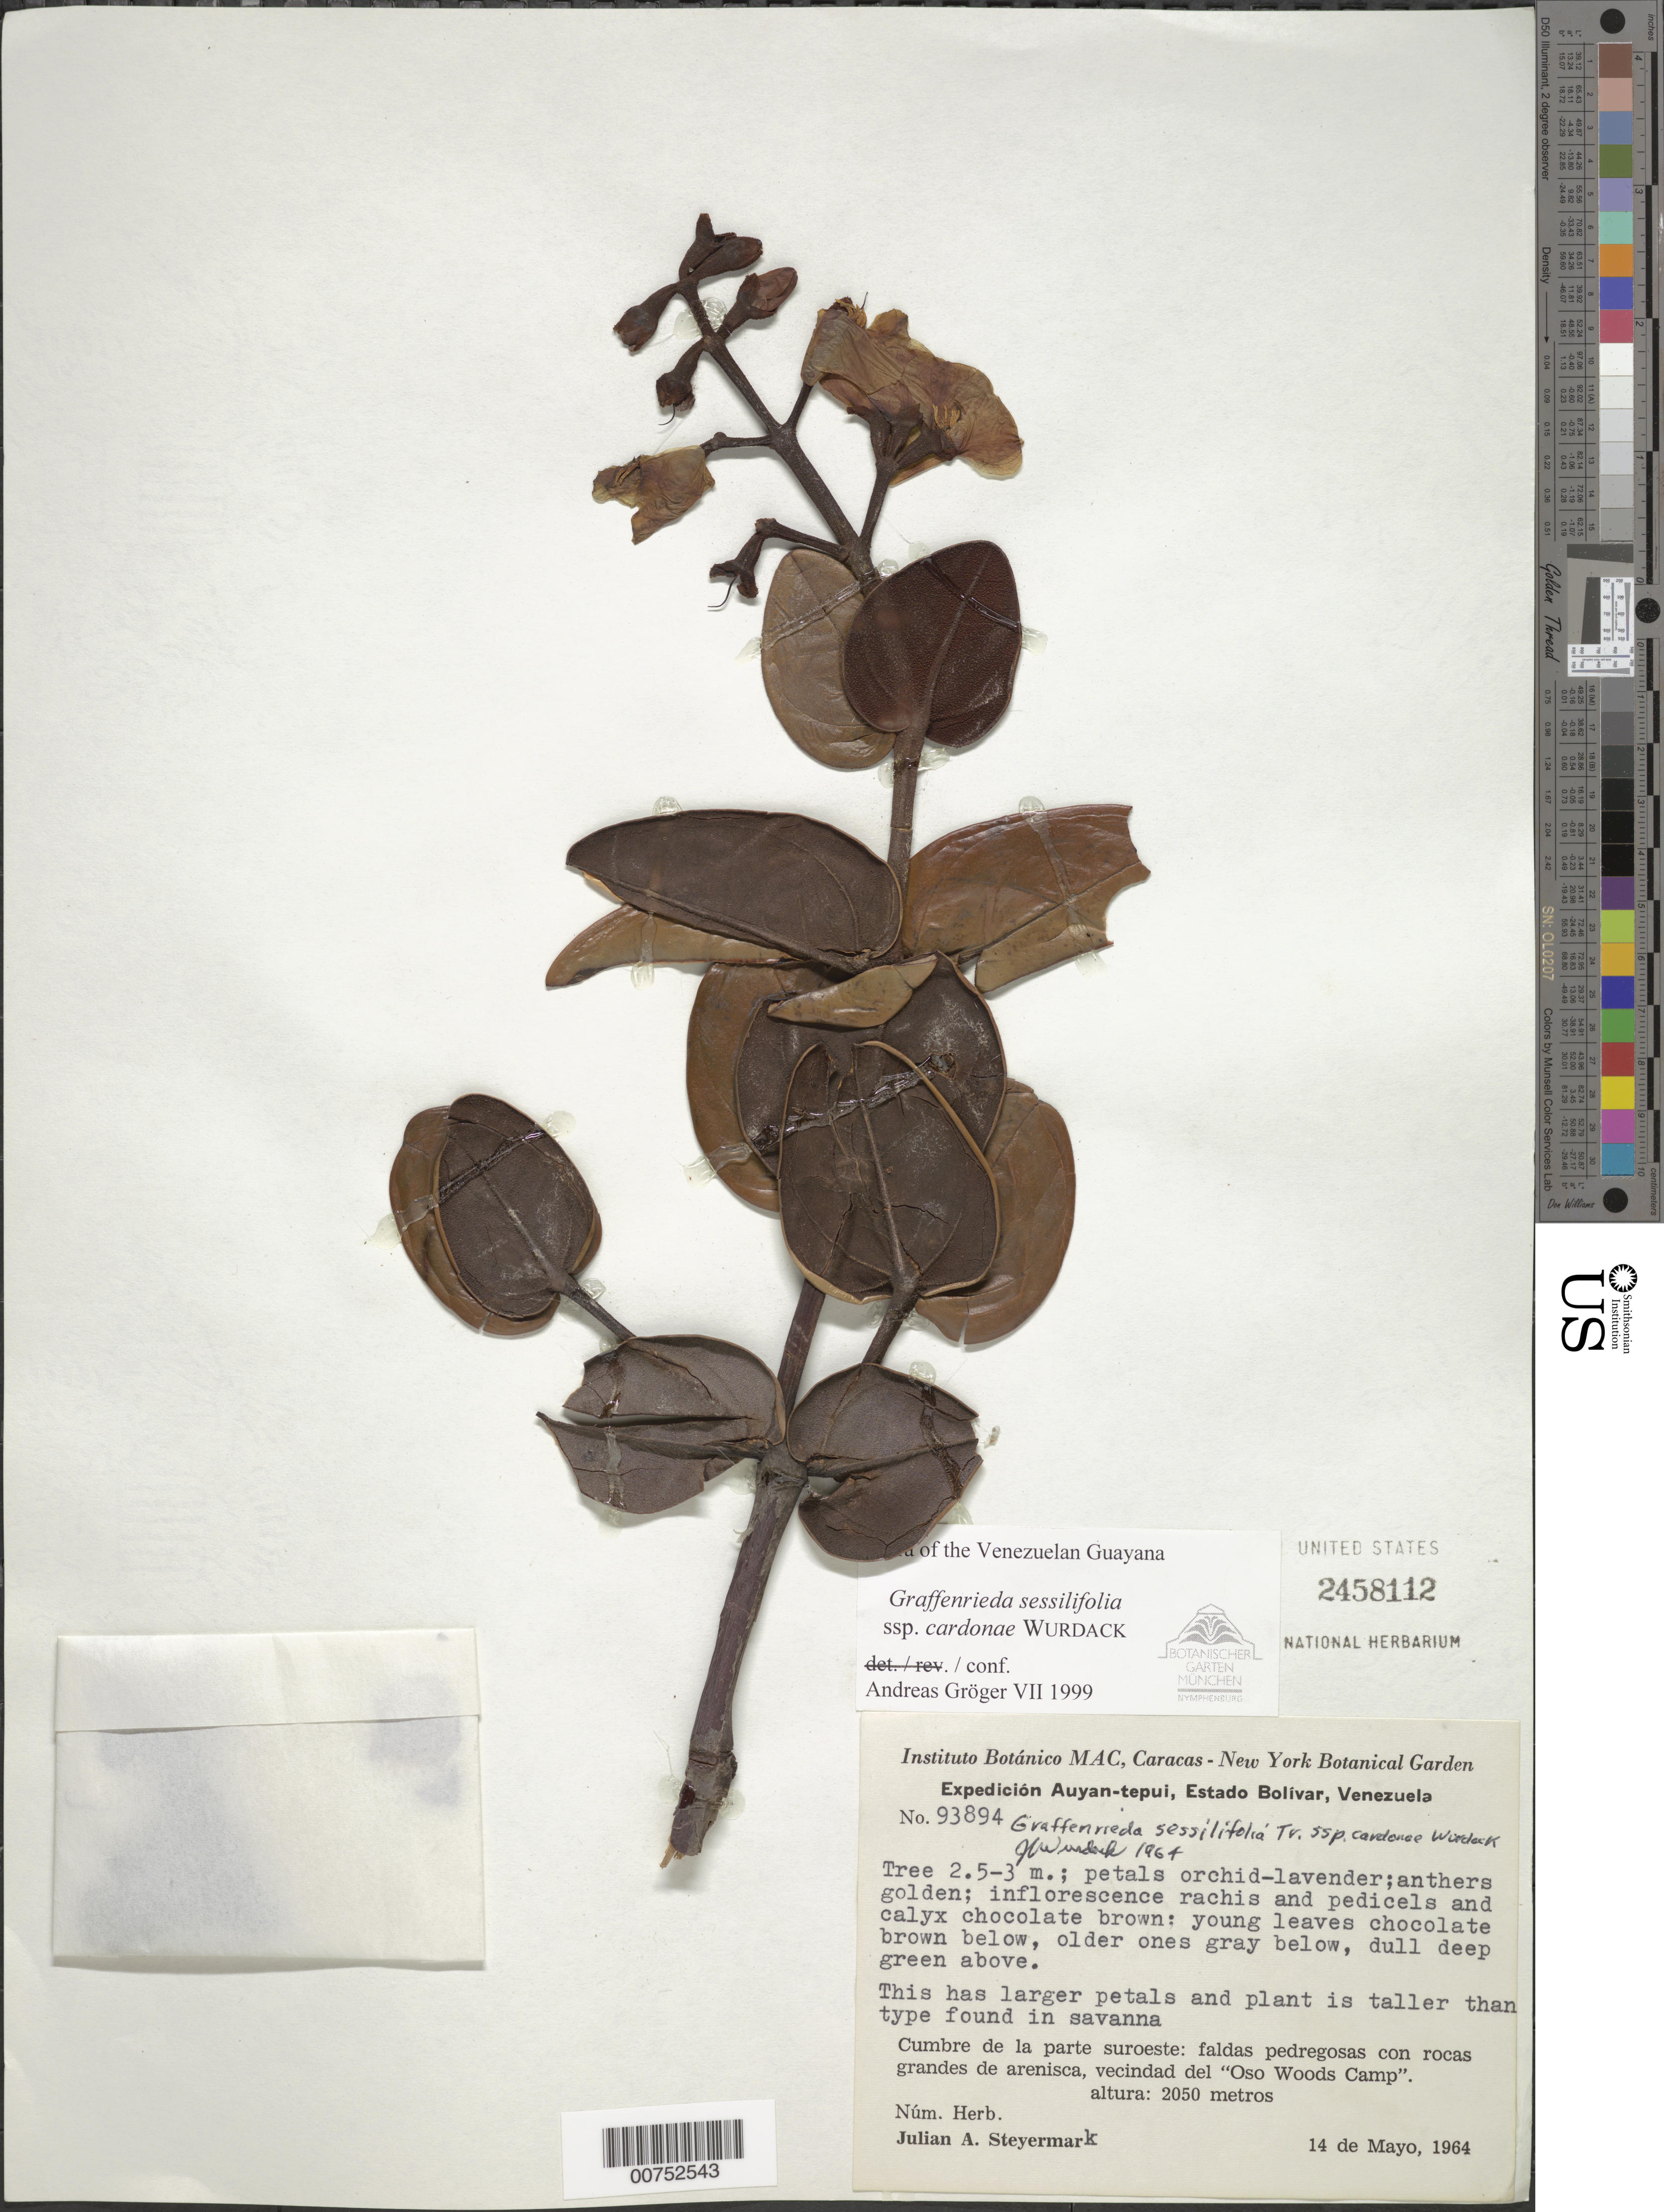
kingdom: Plantae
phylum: Tracheophyta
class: Magnoliopsida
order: Myrtales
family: Melastomataceae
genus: Graffenrieda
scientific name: Graffenrieda sessilifolia subsp. cardonae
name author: Wurdack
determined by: Gröger, A.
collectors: J. Steyermark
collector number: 93894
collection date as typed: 14-May-64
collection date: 1964-05-14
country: Venezuela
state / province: Bolívar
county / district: Piar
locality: Auyan-tepuí, summit, vic of Oso Woods Camp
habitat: Faldas pedregosas con rocas grandes de arenisca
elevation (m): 2050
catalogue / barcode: US 2458112